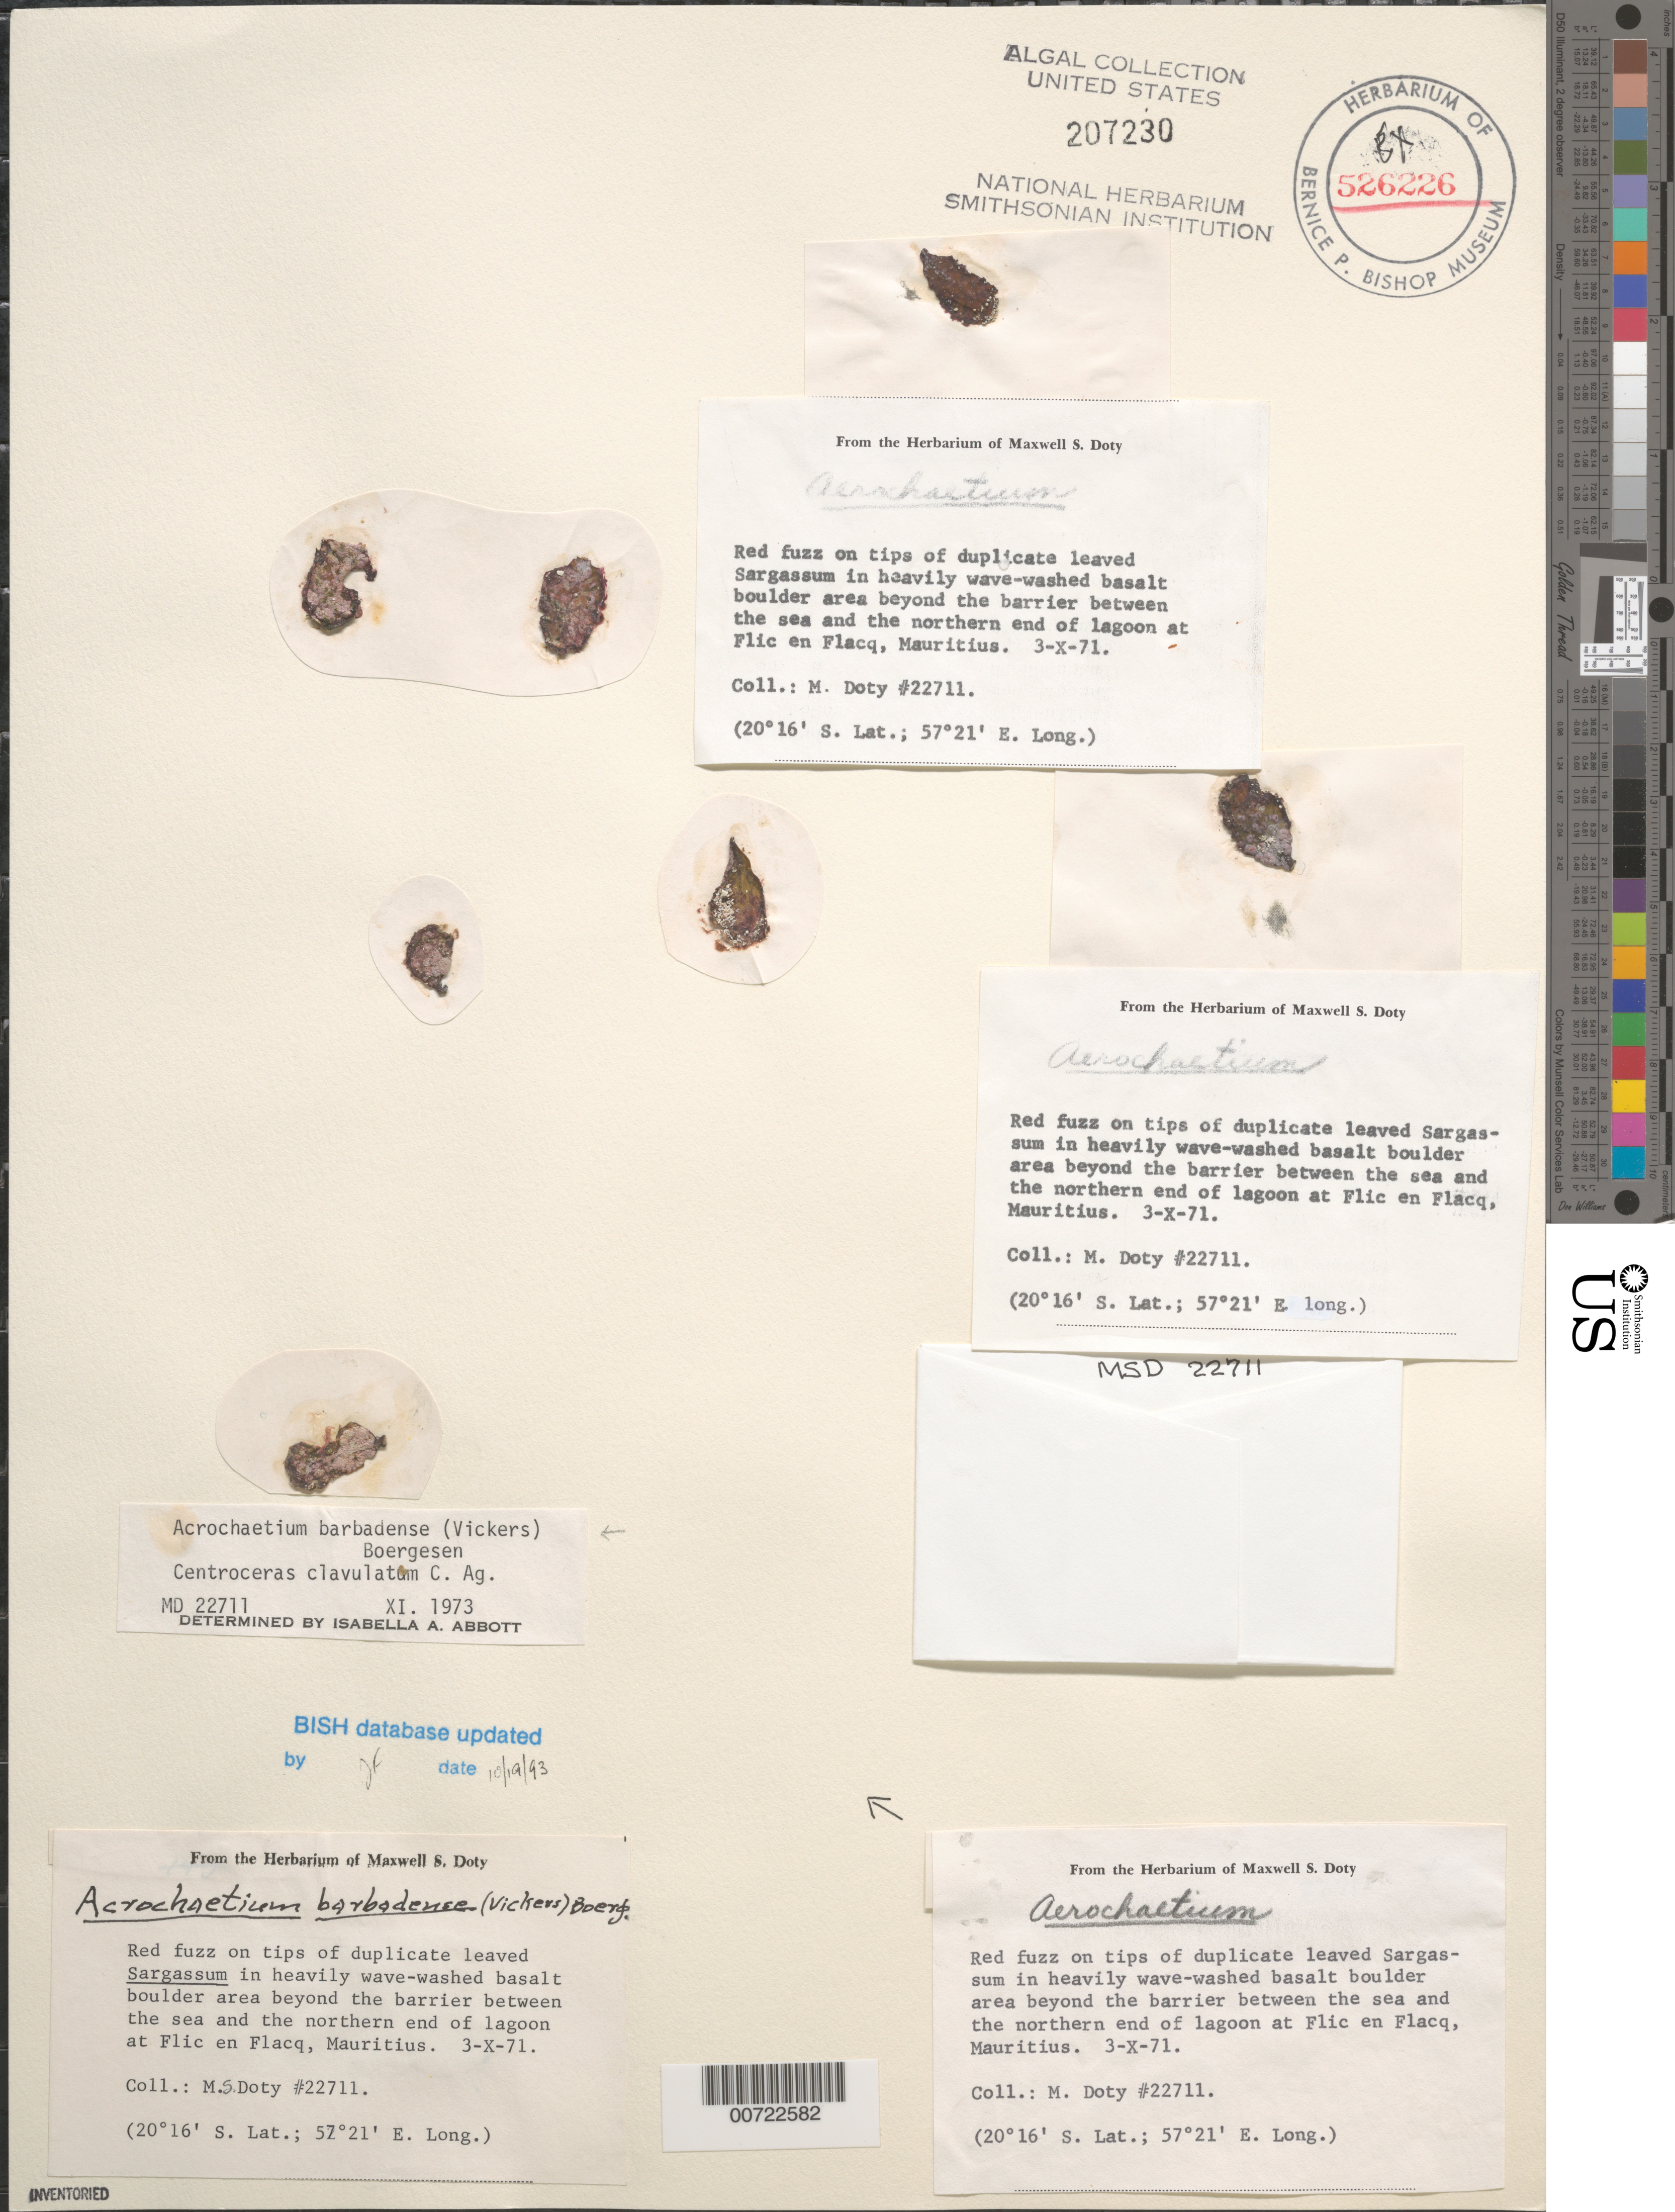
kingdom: Plantae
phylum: Rhodophyta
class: Florideophyceae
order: Acrochaetiales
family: Acrochaetiaceae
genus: Acrochaetium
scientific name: Acrochaetium barbadense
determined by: Abbott, Isabella A.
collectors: M. S. Doty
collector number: MSD 22711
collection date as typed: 03 Oct 1971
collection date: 1971-10-03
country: Mauritius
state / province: Black River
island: Mauritius Island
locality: Flic-en-Flacq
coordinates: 20 16' S. Lat., 57 21' E. Long.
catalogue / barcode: US 207230